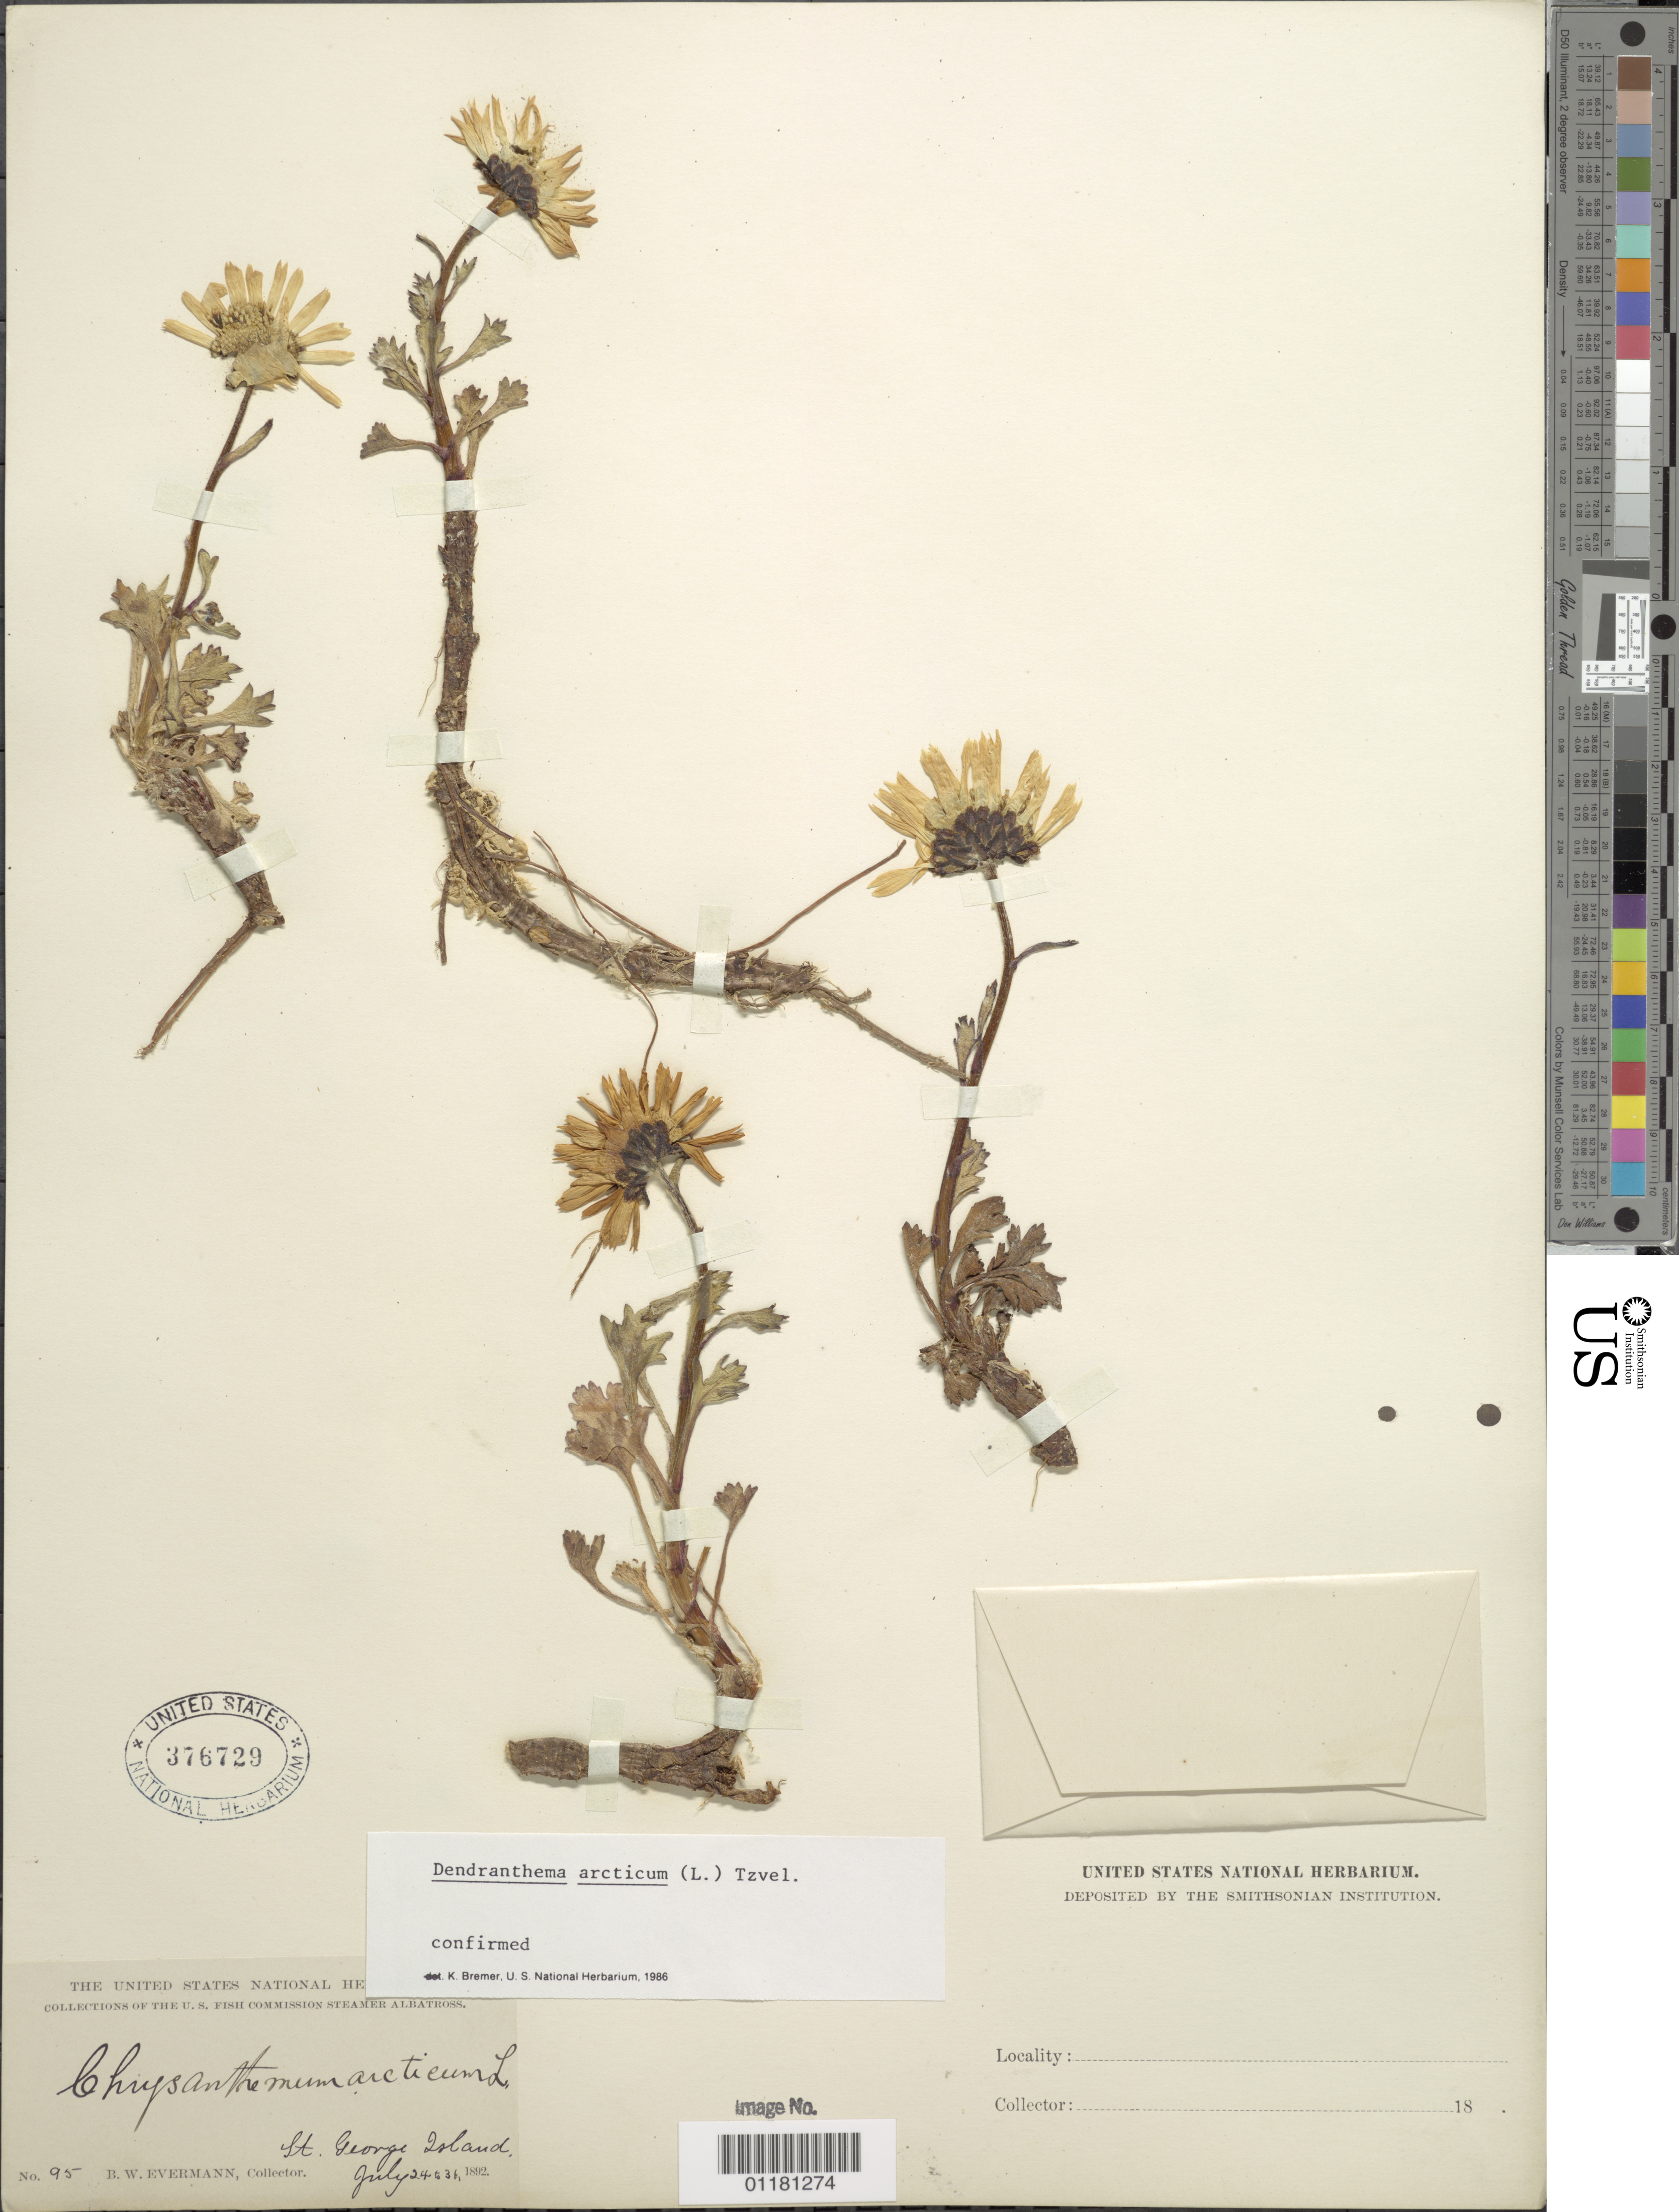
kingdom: Plantae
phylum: Tracheophyta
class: Magnoliopsida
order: Asterales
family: Asteraceae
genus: Dendranthema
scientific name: Dendranthema arcticum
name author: (L.) Tzvelev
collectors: B. W. Evermann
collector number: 95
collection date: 1892-07-24/1892-07-31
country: United States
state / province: Alaska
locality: St. George Island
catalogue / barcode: US 376729